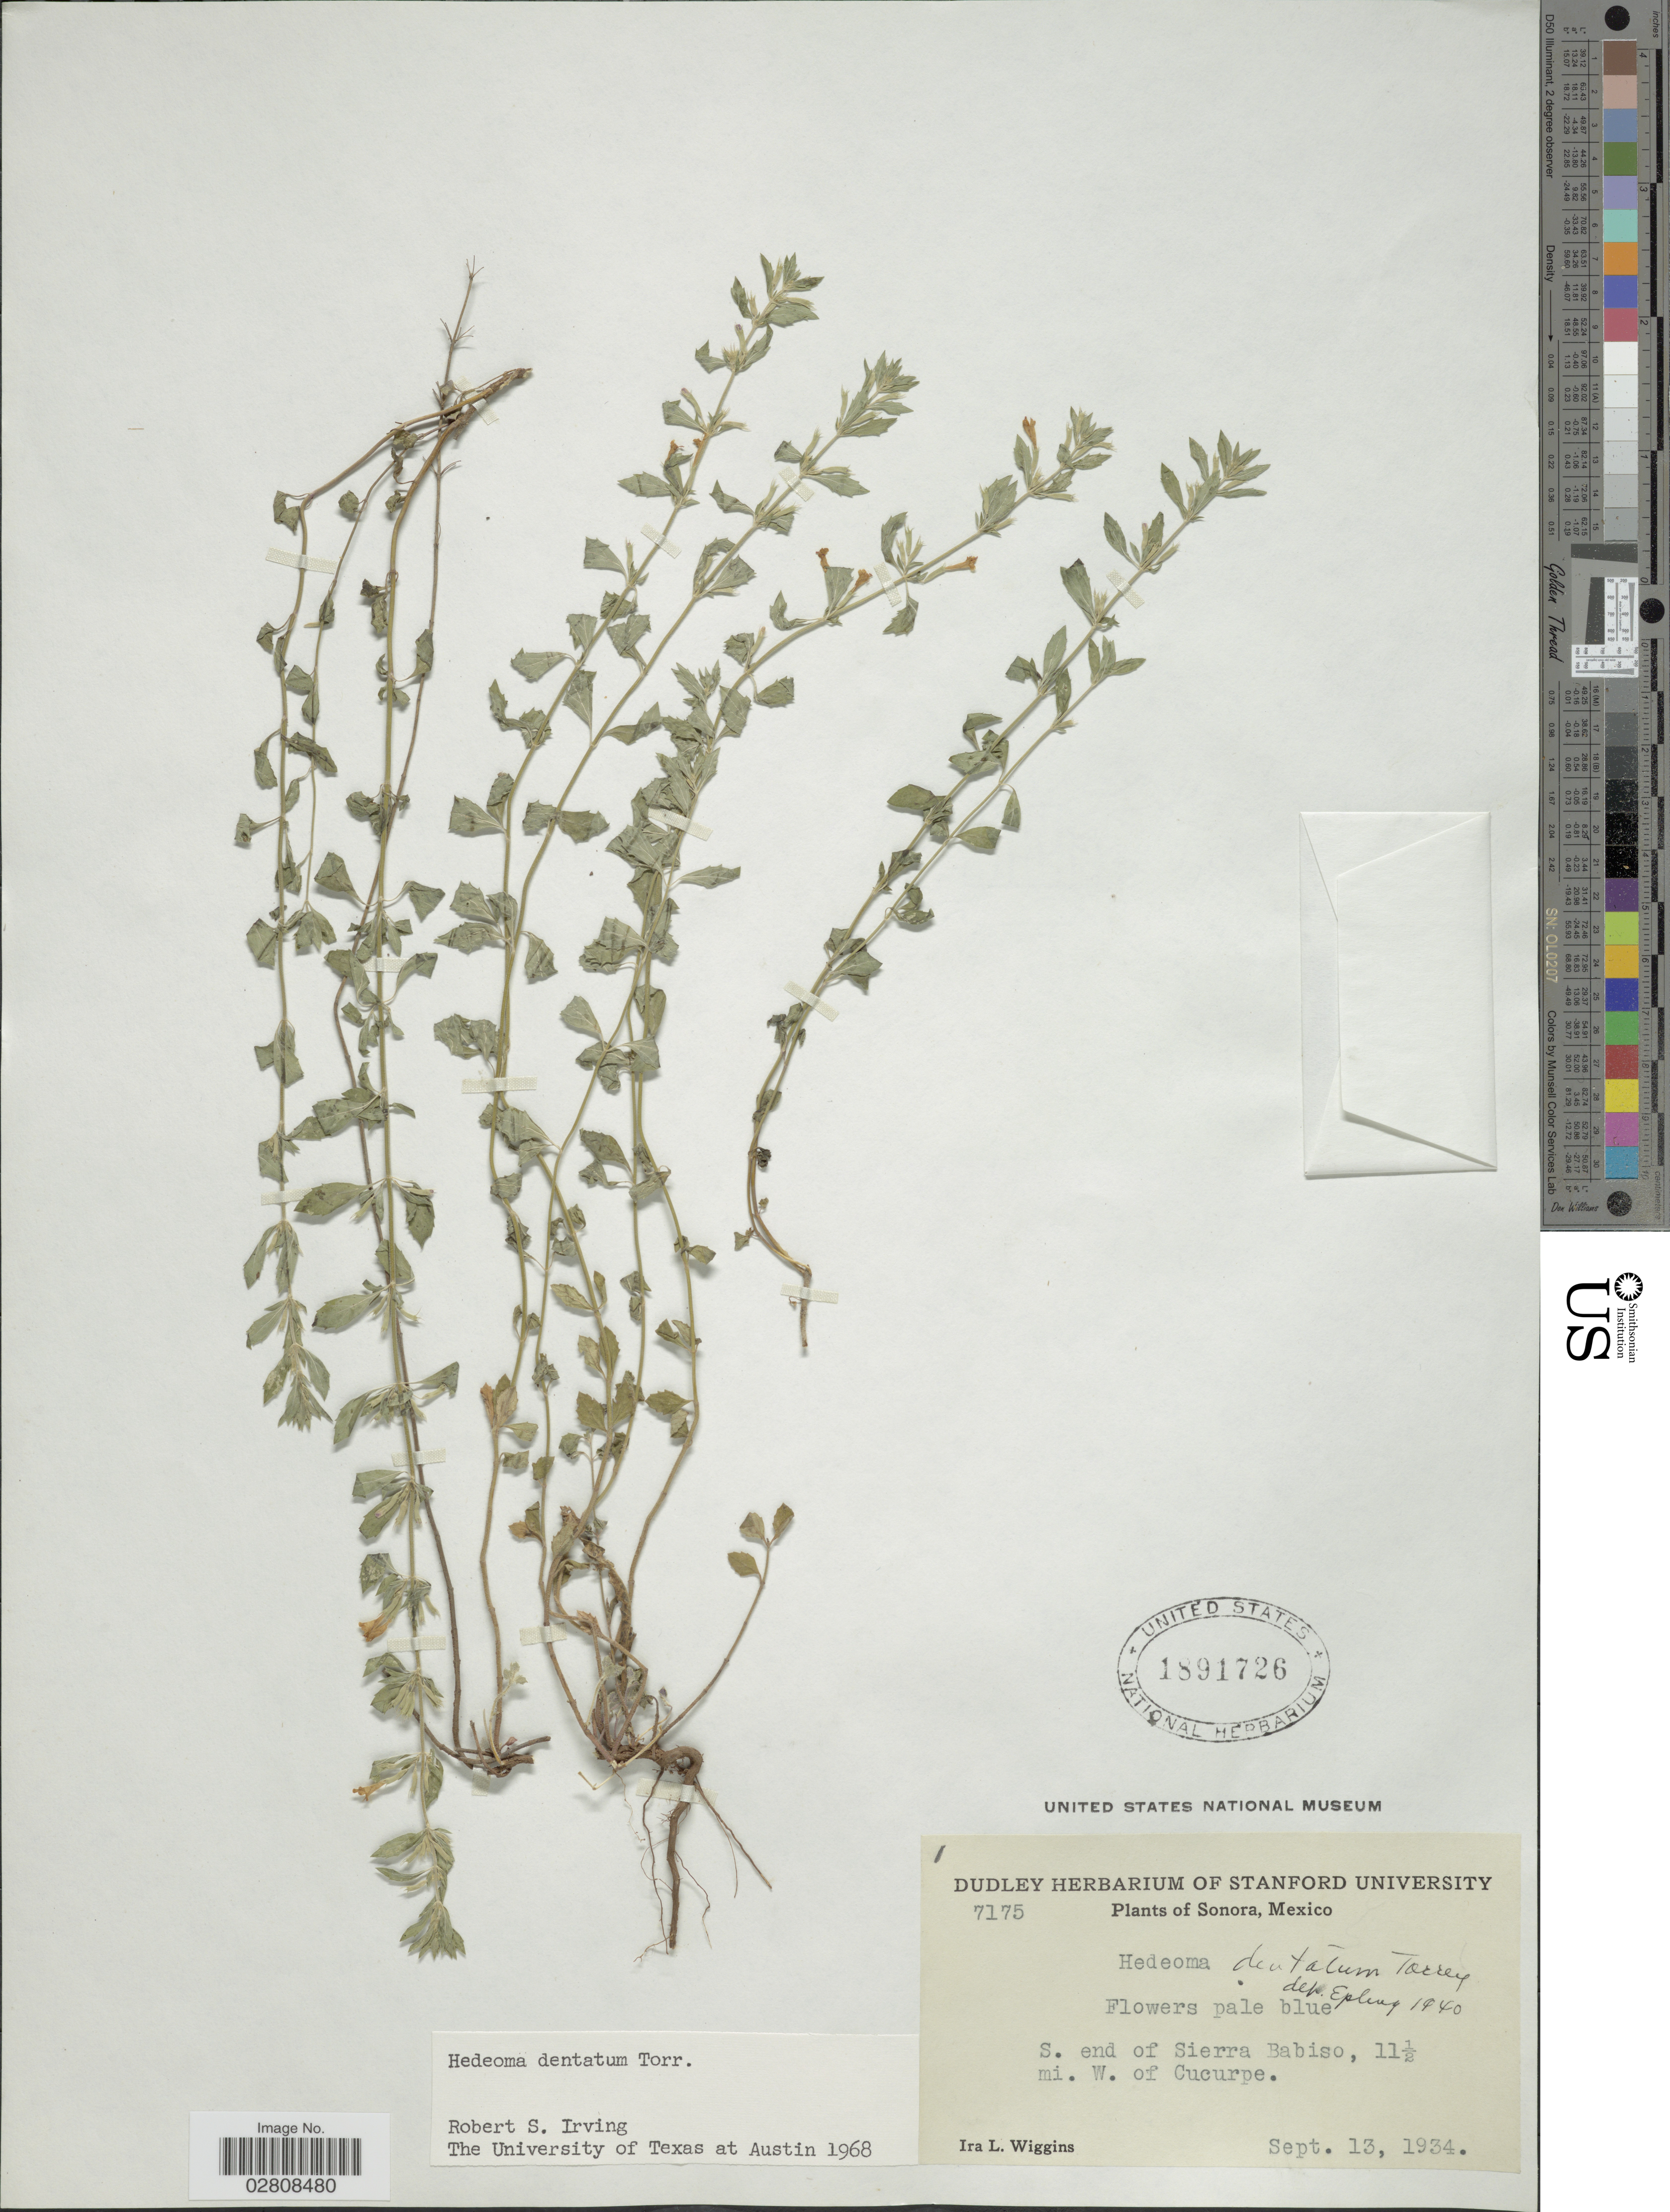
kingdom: Plantae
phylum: Tracheophyta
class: Magnoliopsida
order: Lamiales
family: Lamiaceae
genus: Hedeoma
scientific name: Hedeoma dentata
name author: Torr.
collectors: I. L. Wiggins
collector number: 7175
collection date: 1934-09-13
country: Mexico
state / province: Sonora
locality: S. end of Sierra Babiso, 11½ mi. W. of Cucurpe.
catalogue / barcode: US 1891726